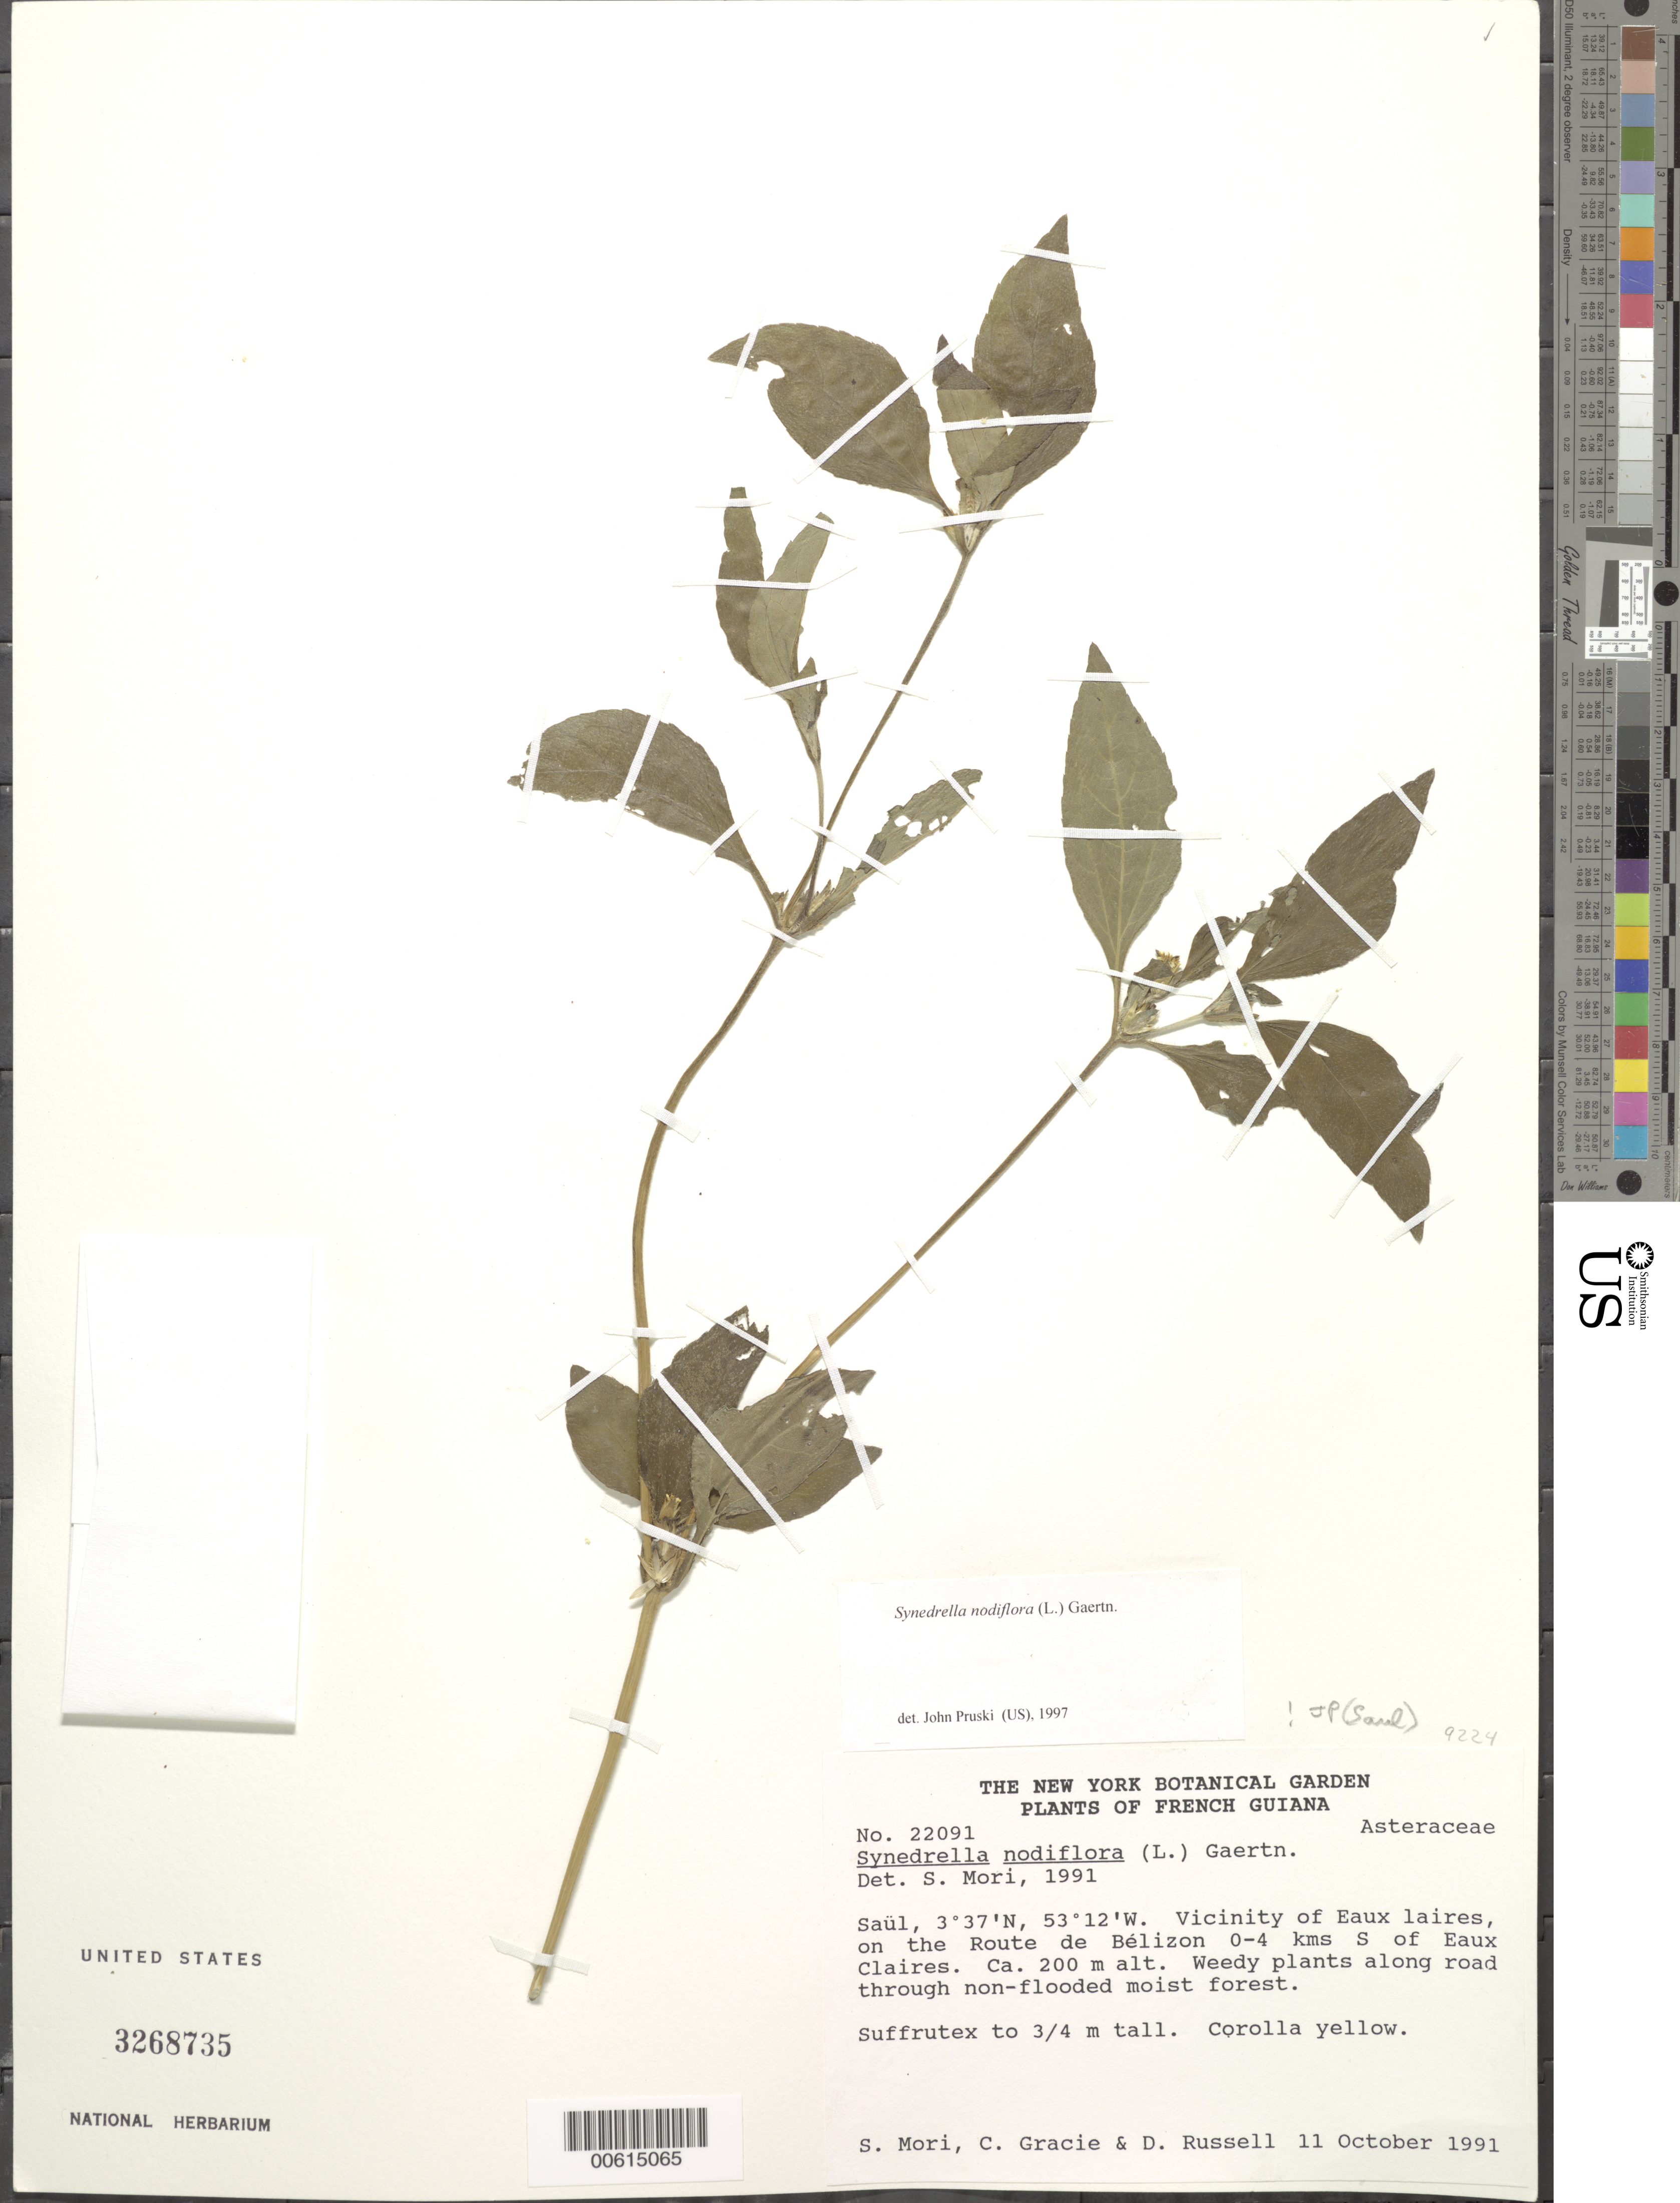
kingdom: Plantae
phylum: Tracheophyta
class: Magnoliopsida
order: Asterales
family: Asteraceae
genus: Synedrella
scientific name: Synedrella nodiflora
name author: (L.) Gaertn.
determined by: Pruski, J. F.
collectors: S. Mori, C. A. Gracie, J. Lazzaroni, B. Rishel, D. Russell & F. Wright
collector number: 22091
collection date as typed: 11-Oct-91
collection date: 1991-10-11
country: French Guiana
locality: Saül, vicinity of Eaux Claires, on Route de Belizon 0-4 kms south of Eaux Claires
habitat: Weedy plants along road through non-flooded moist forest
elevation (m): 200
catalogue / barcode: US 3268735